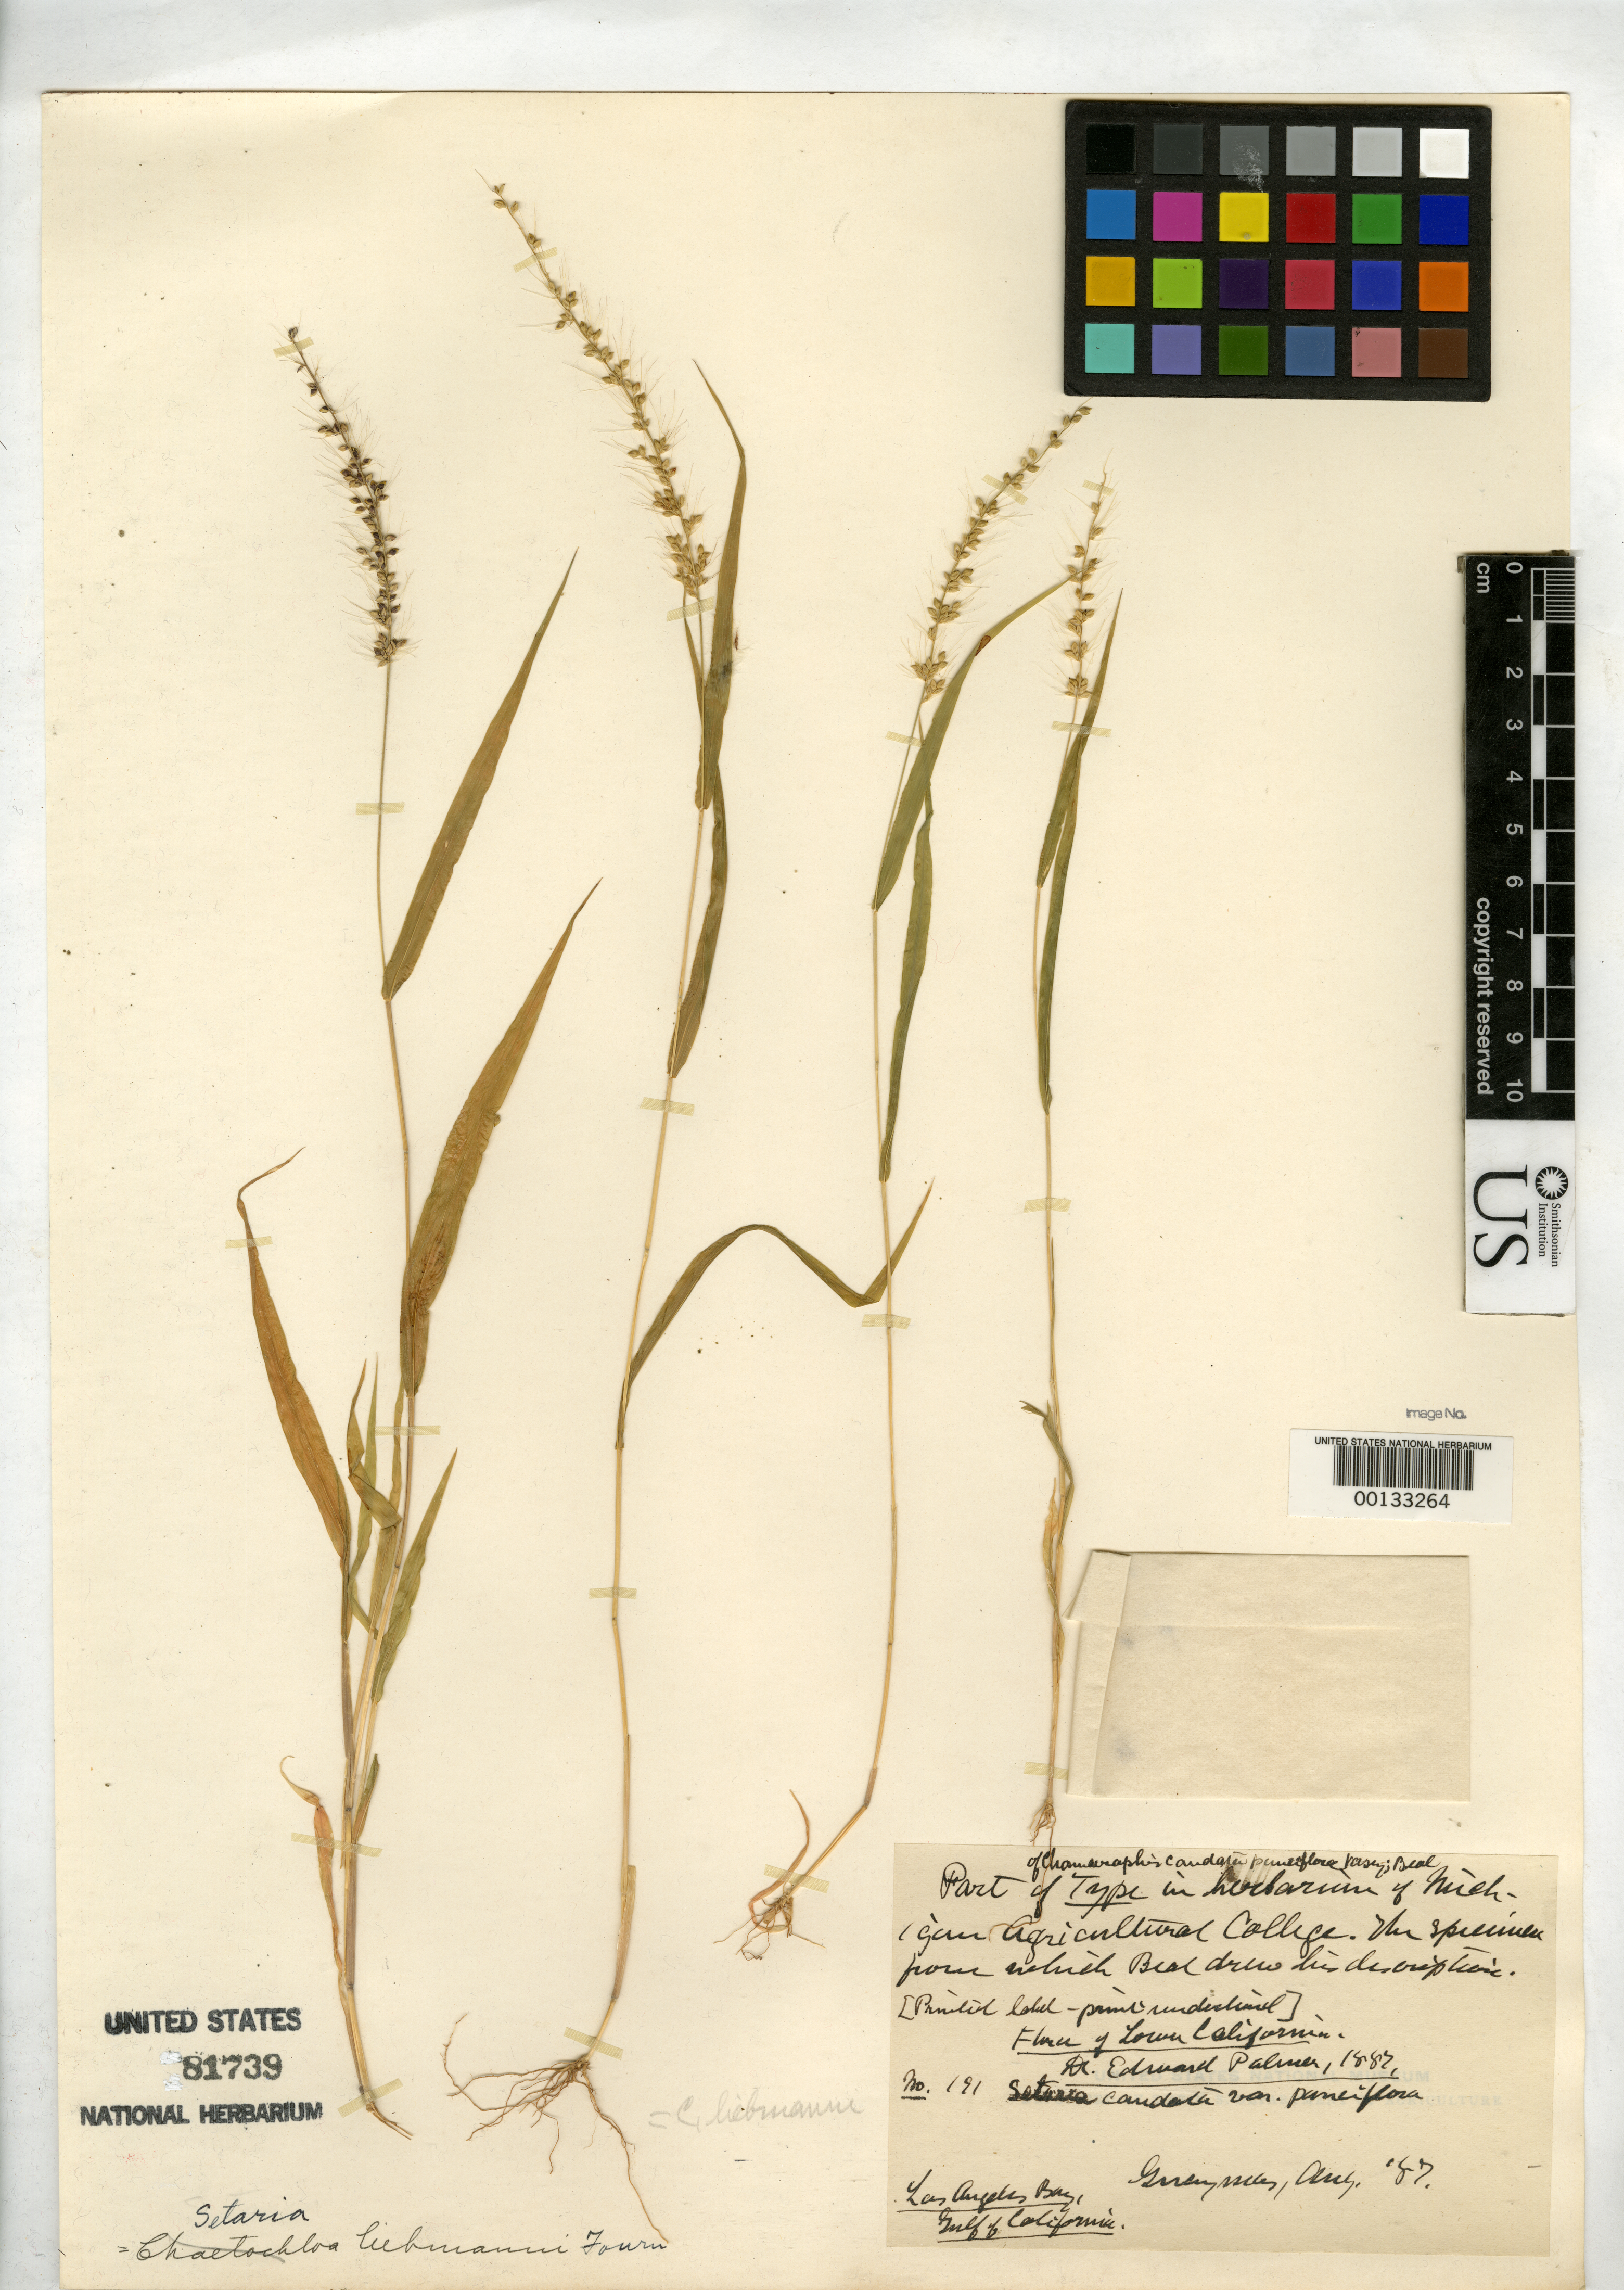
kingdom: Plantae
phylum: Tracheophyta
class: Liliopsida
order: Poales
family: Poaceae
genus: Chamaeraphis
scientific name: Chamaeraphis caudata var. pauciflora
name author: Vasey ex W.J. Beal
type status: Type Fragment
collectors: E. Palmer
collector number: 191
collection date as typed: Aug 1887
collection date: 1887-08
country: Mexico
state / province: Baja California Norte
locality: Los Angeles Bay, Gulf of California.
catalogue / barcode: US 81739